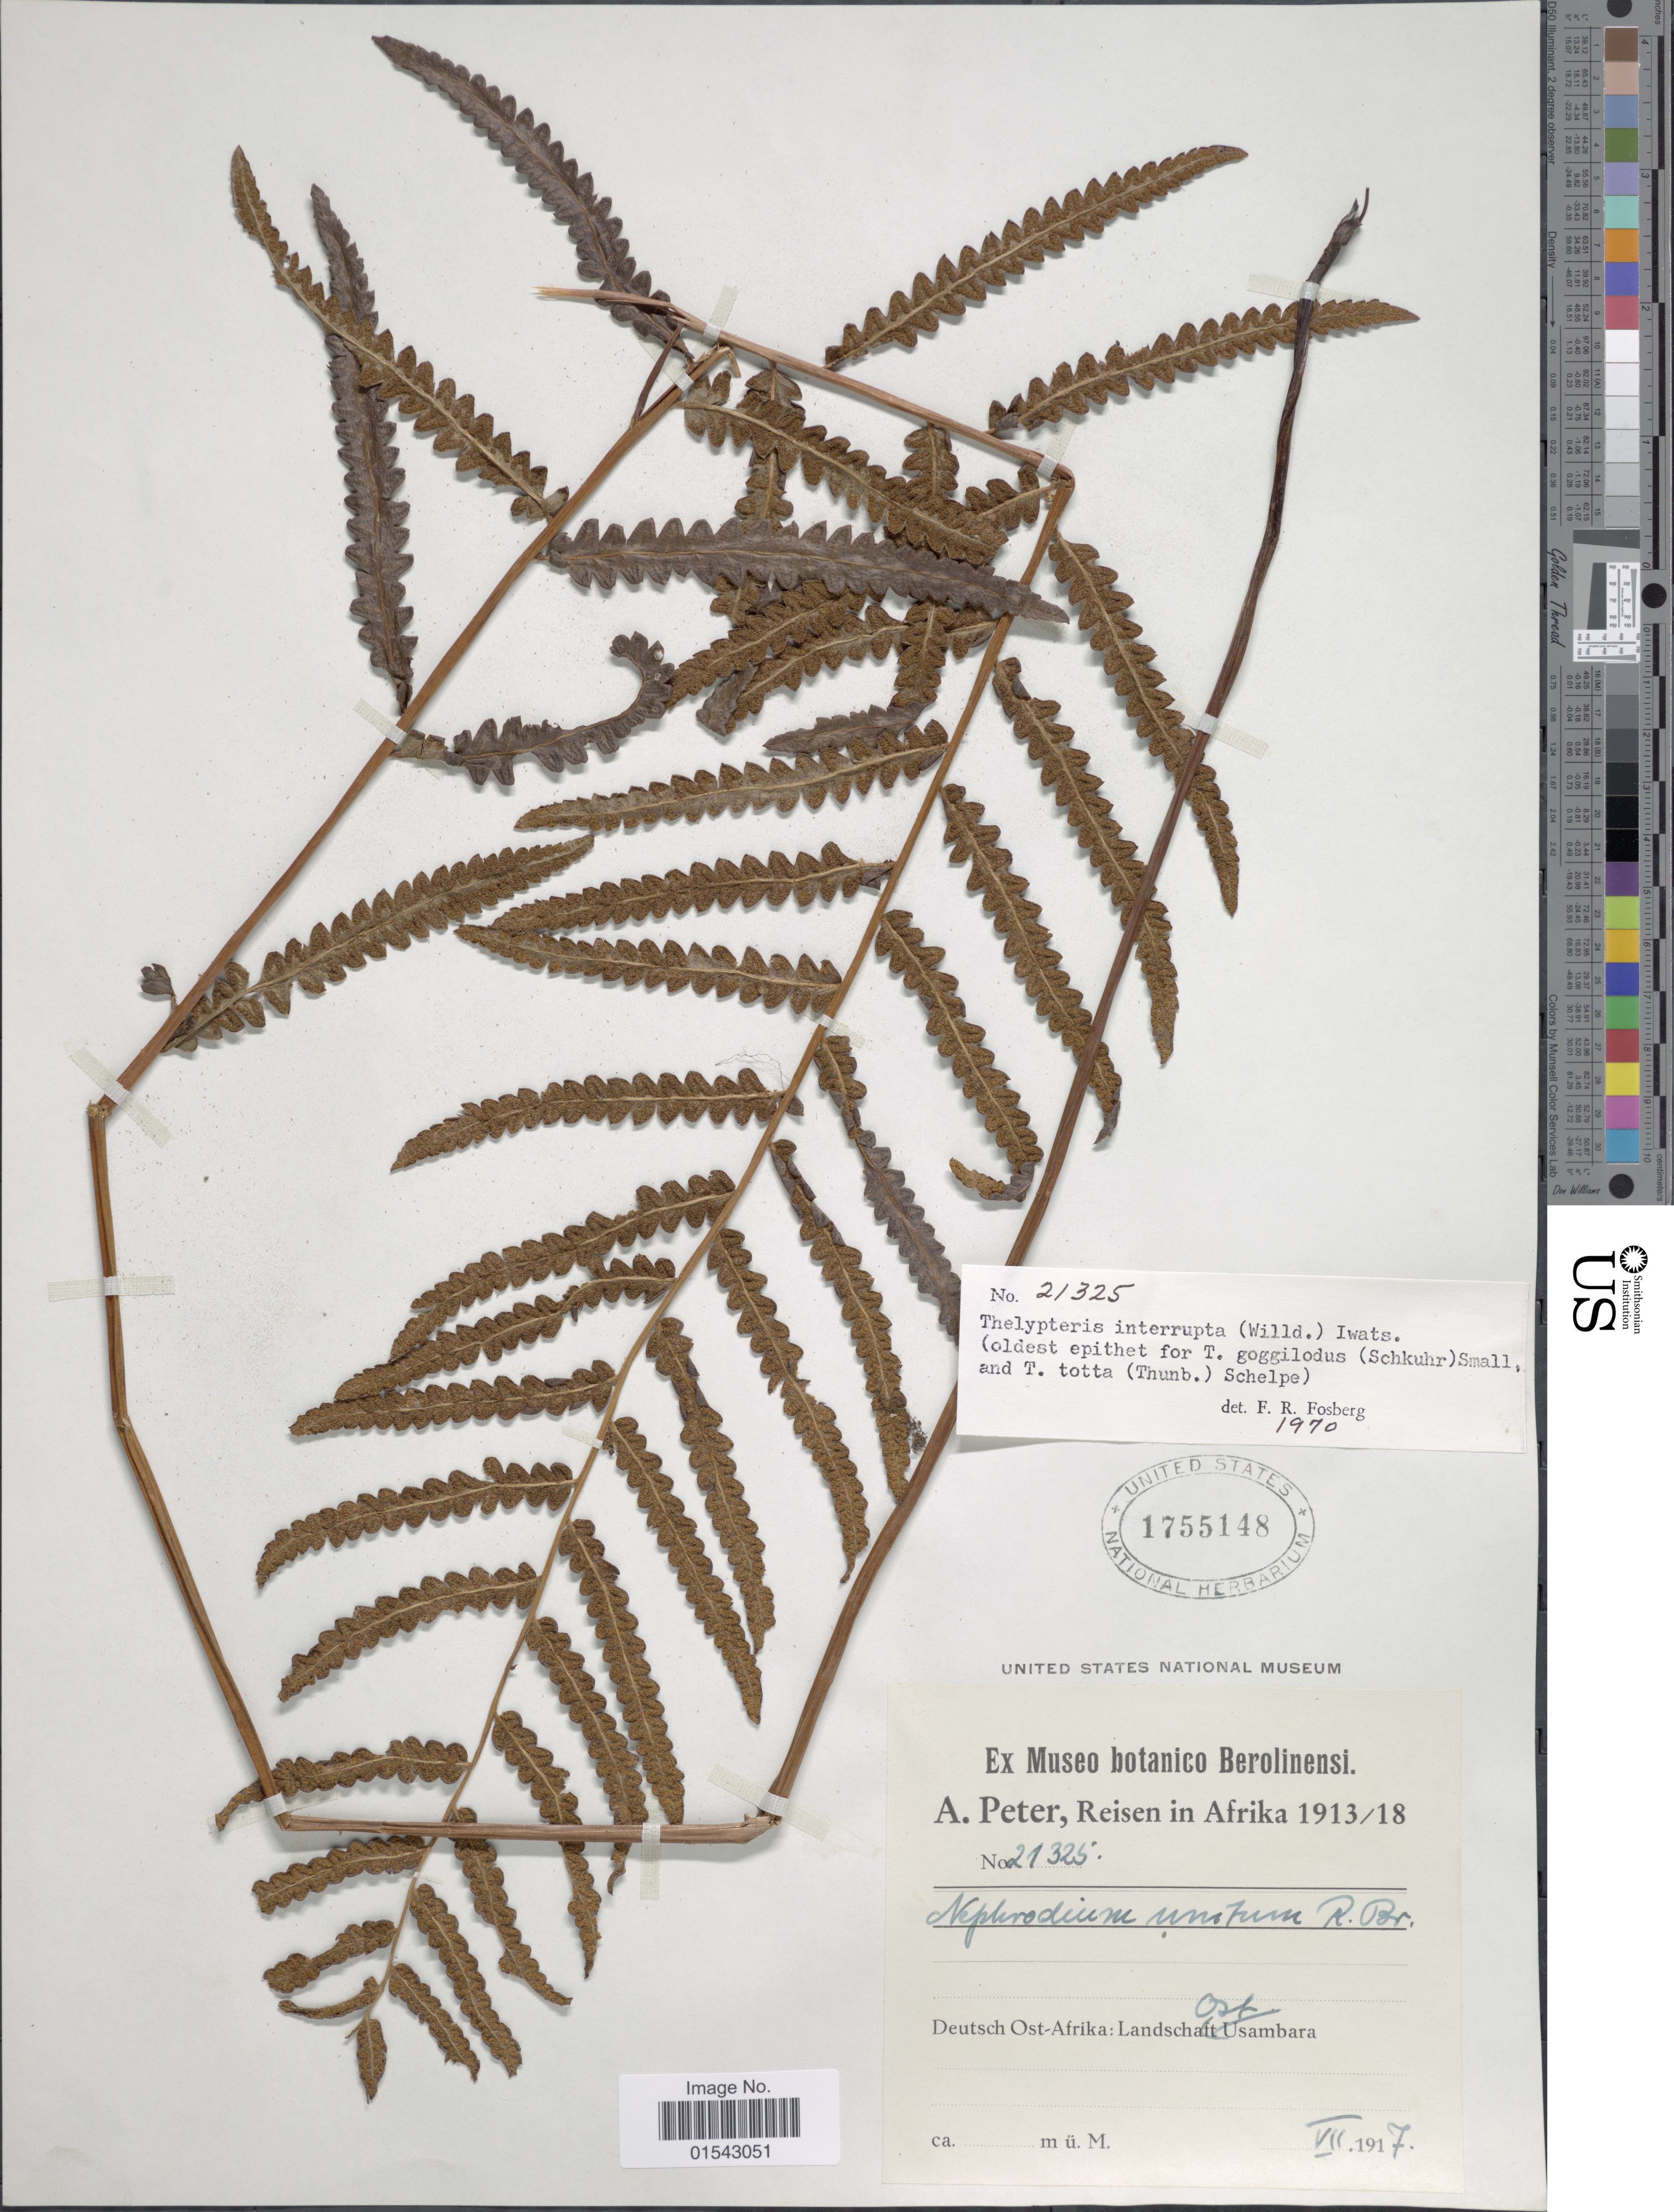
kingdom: Plantae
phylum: Tracheophyta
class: Polypodiopsida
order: Polypodiales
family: Thelypteridaceae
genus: Cyclosorus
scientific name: Cyclosorus interruptus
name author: (Willd.) H. Itô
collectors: A. Peter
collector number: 21325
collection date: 1917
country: Tanzania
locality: Deutsch Ost-Afrika: Landschaft Ost Usambara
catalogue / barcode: US 1755148